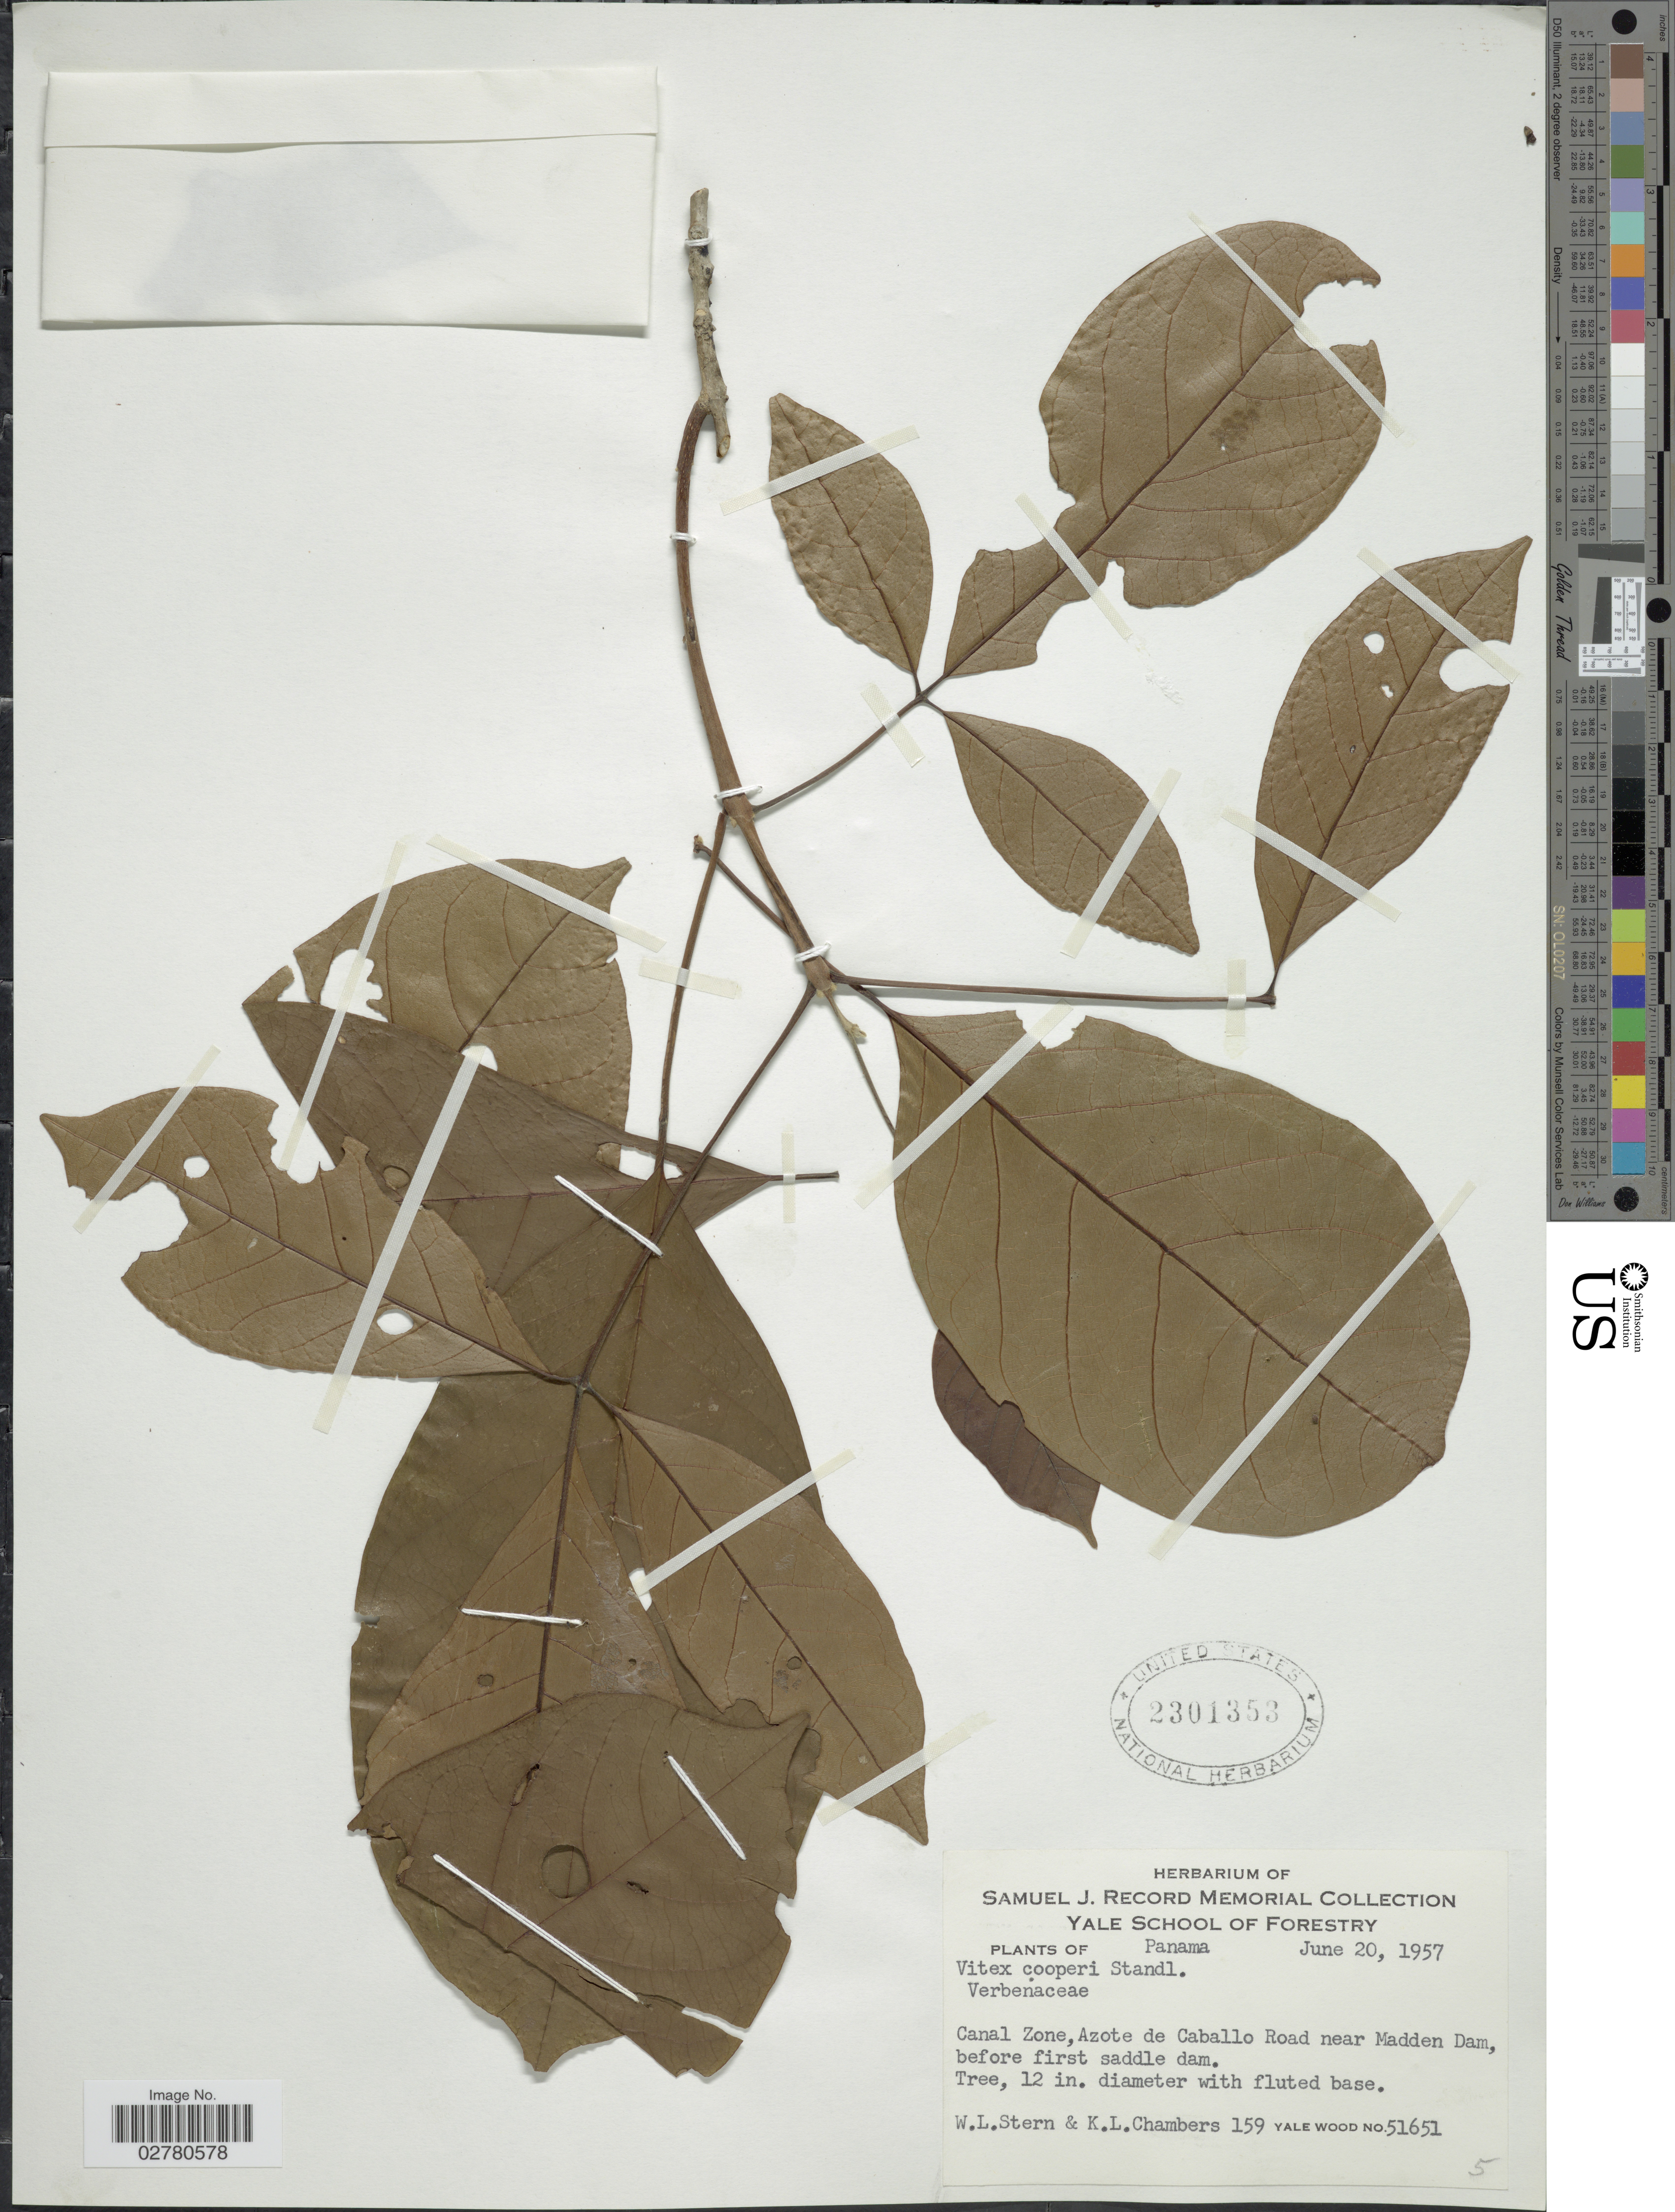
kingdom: Plantae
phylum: Tracheophyta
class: Magnoliopsida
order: Lamiales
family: Lamiaceae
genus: Vitex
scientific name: Vitex cooperi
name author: Standl.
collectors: W. L. Stern & K. Chambers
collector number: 159?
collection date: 1957-06-20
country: Panama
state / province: Colón / Panamá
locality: Canal Zone, Azote de Caballo Road near Madden Dam, before first saddle dam.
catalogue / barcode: US 2301353